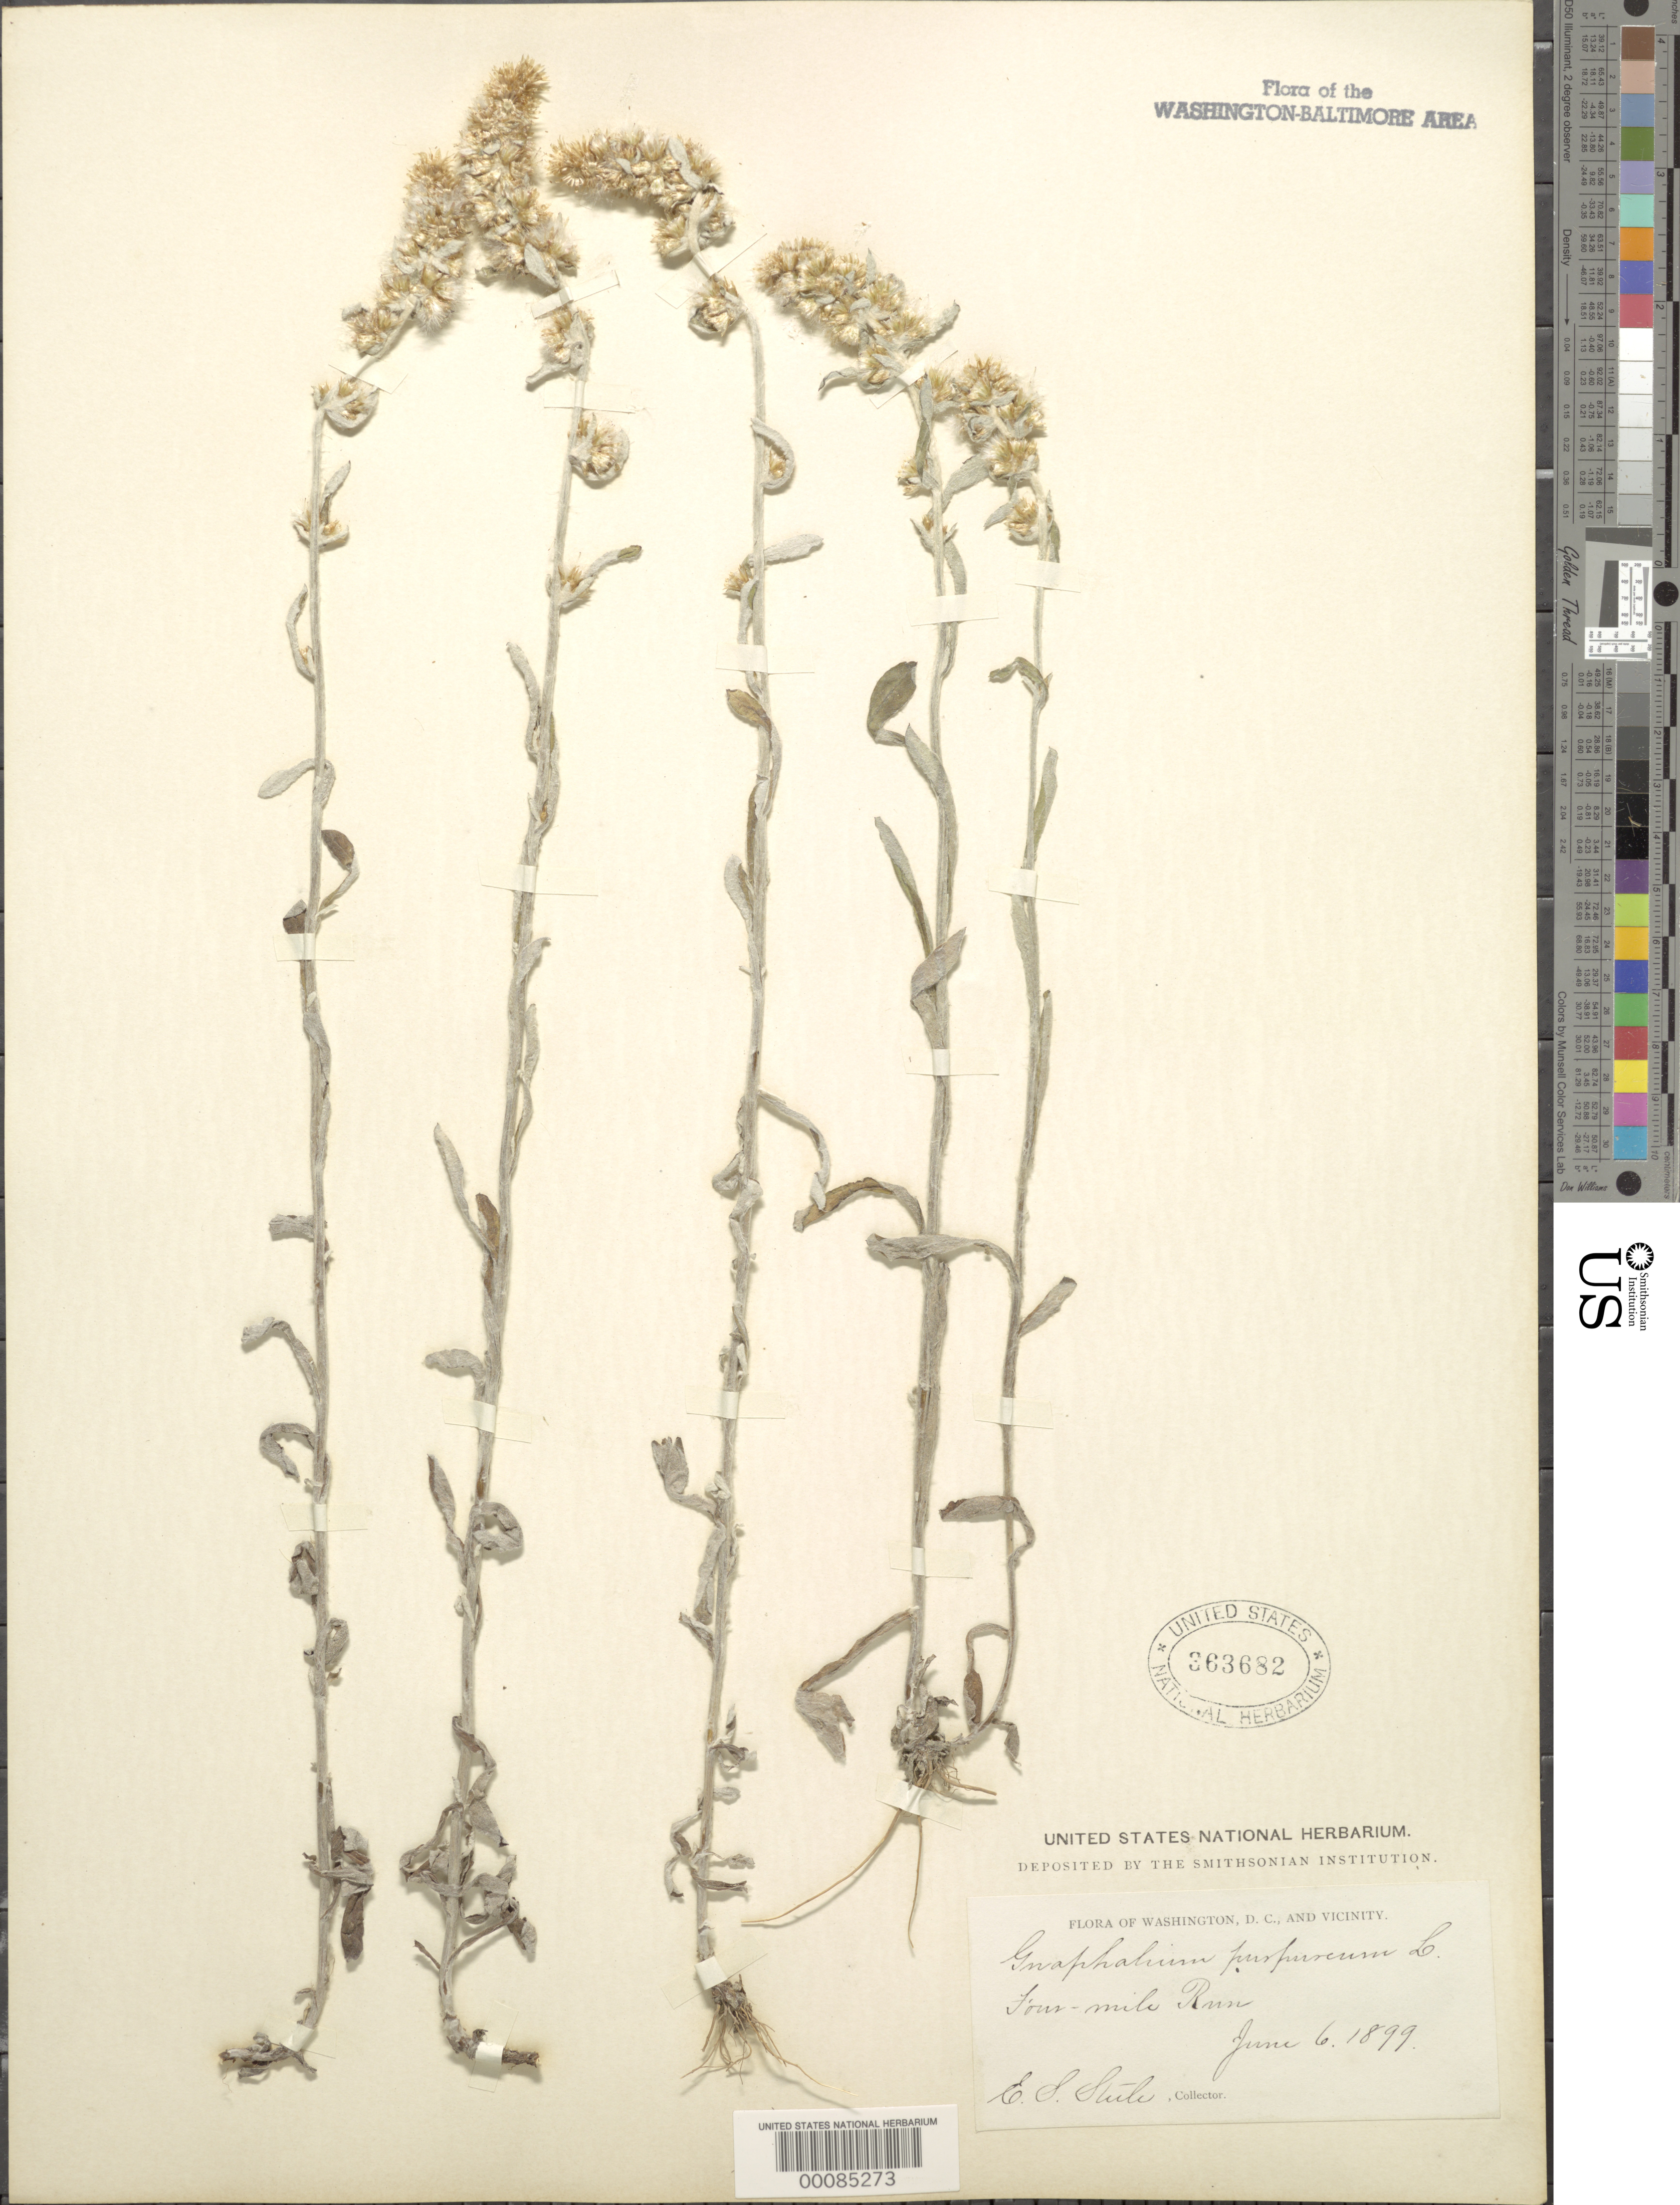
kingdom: Plantae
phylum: Tracheophyta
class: Magnoliopsida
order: Asterales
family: Asteraceae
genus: Gamochaeta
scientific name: Gamochaeta purpurea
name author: (L.) Cabrera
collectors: E. Steele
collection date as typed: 06 Jun 1899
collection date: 1899-06-06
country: United States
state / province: Virginia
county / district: Fairfax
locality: Four Mile Run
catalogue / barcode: US 363682